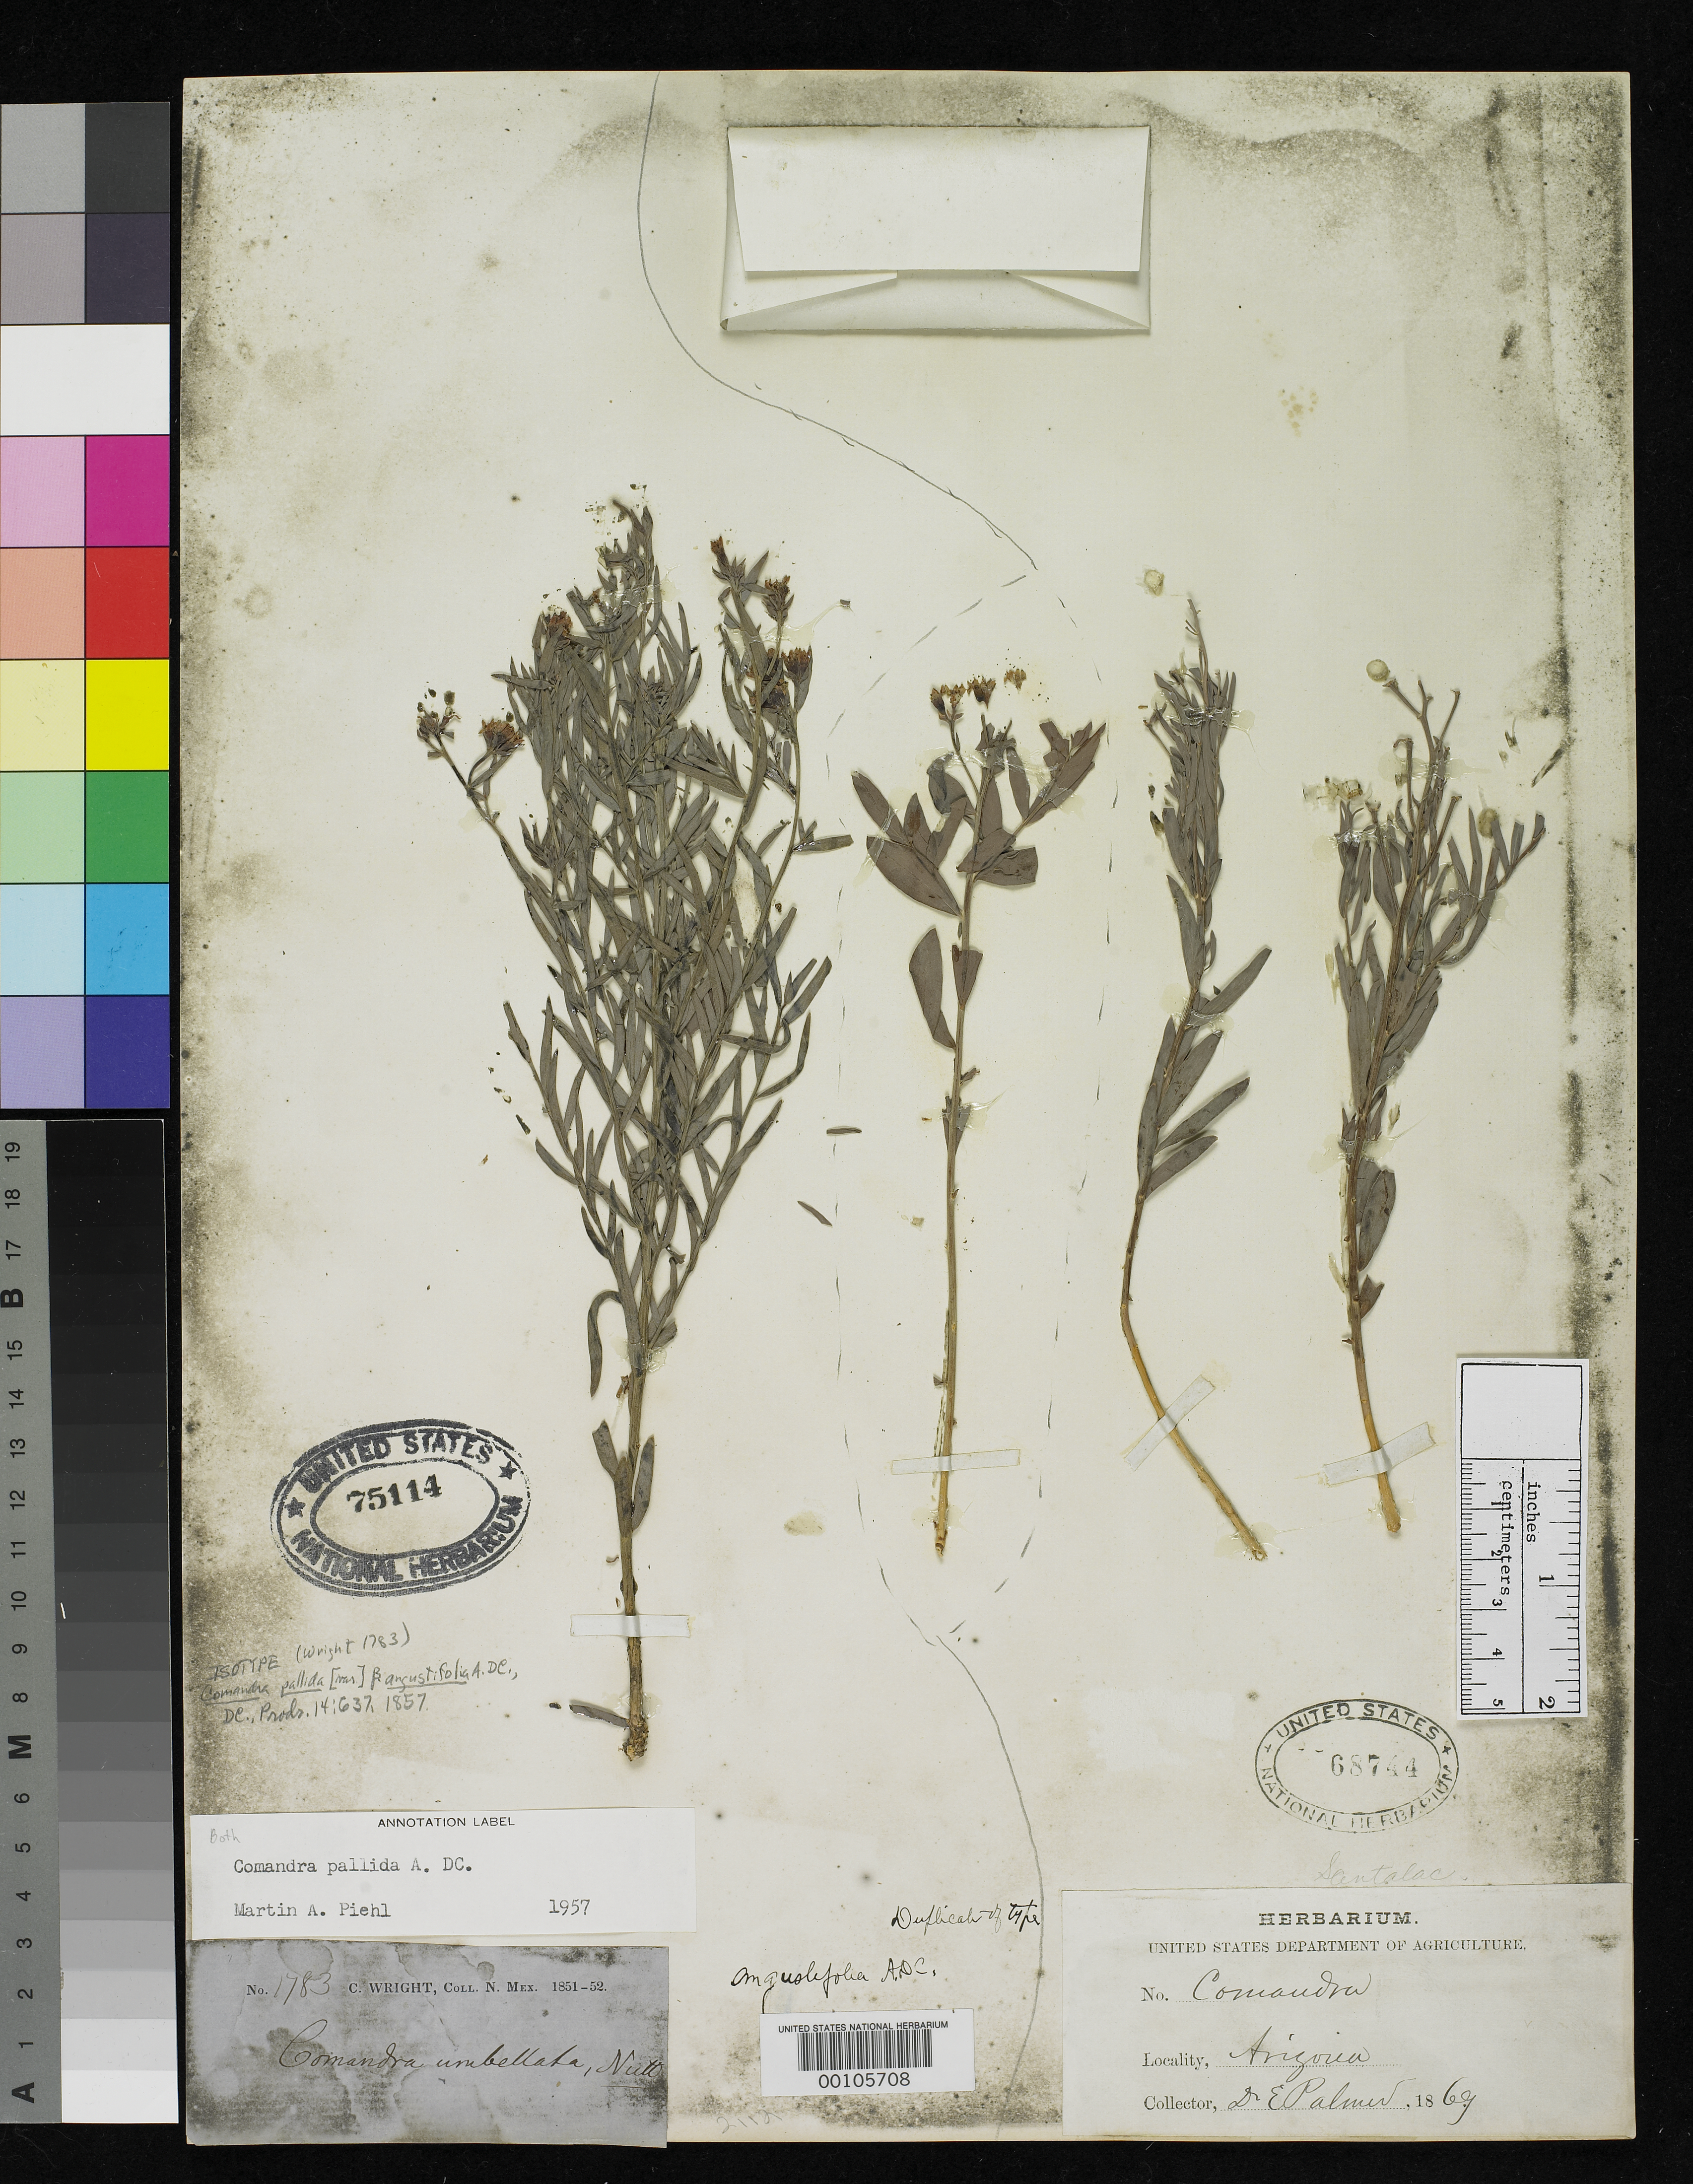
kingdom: Plantae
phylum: Tracheophyta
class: Magnoliopsida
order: Santalales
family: Comandraceae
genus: Comandra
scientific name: Comandra pallida var. angustifolia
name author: A. DC. in DC.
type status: Isotype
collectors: C. Wright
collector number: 1783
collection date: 1851/1852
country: United States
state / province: New Mexico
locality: "N. Mex." [=northern Mexico or New Mexico? either way possibly referring to present-day Arizona or Texas]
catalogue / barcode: US 75114